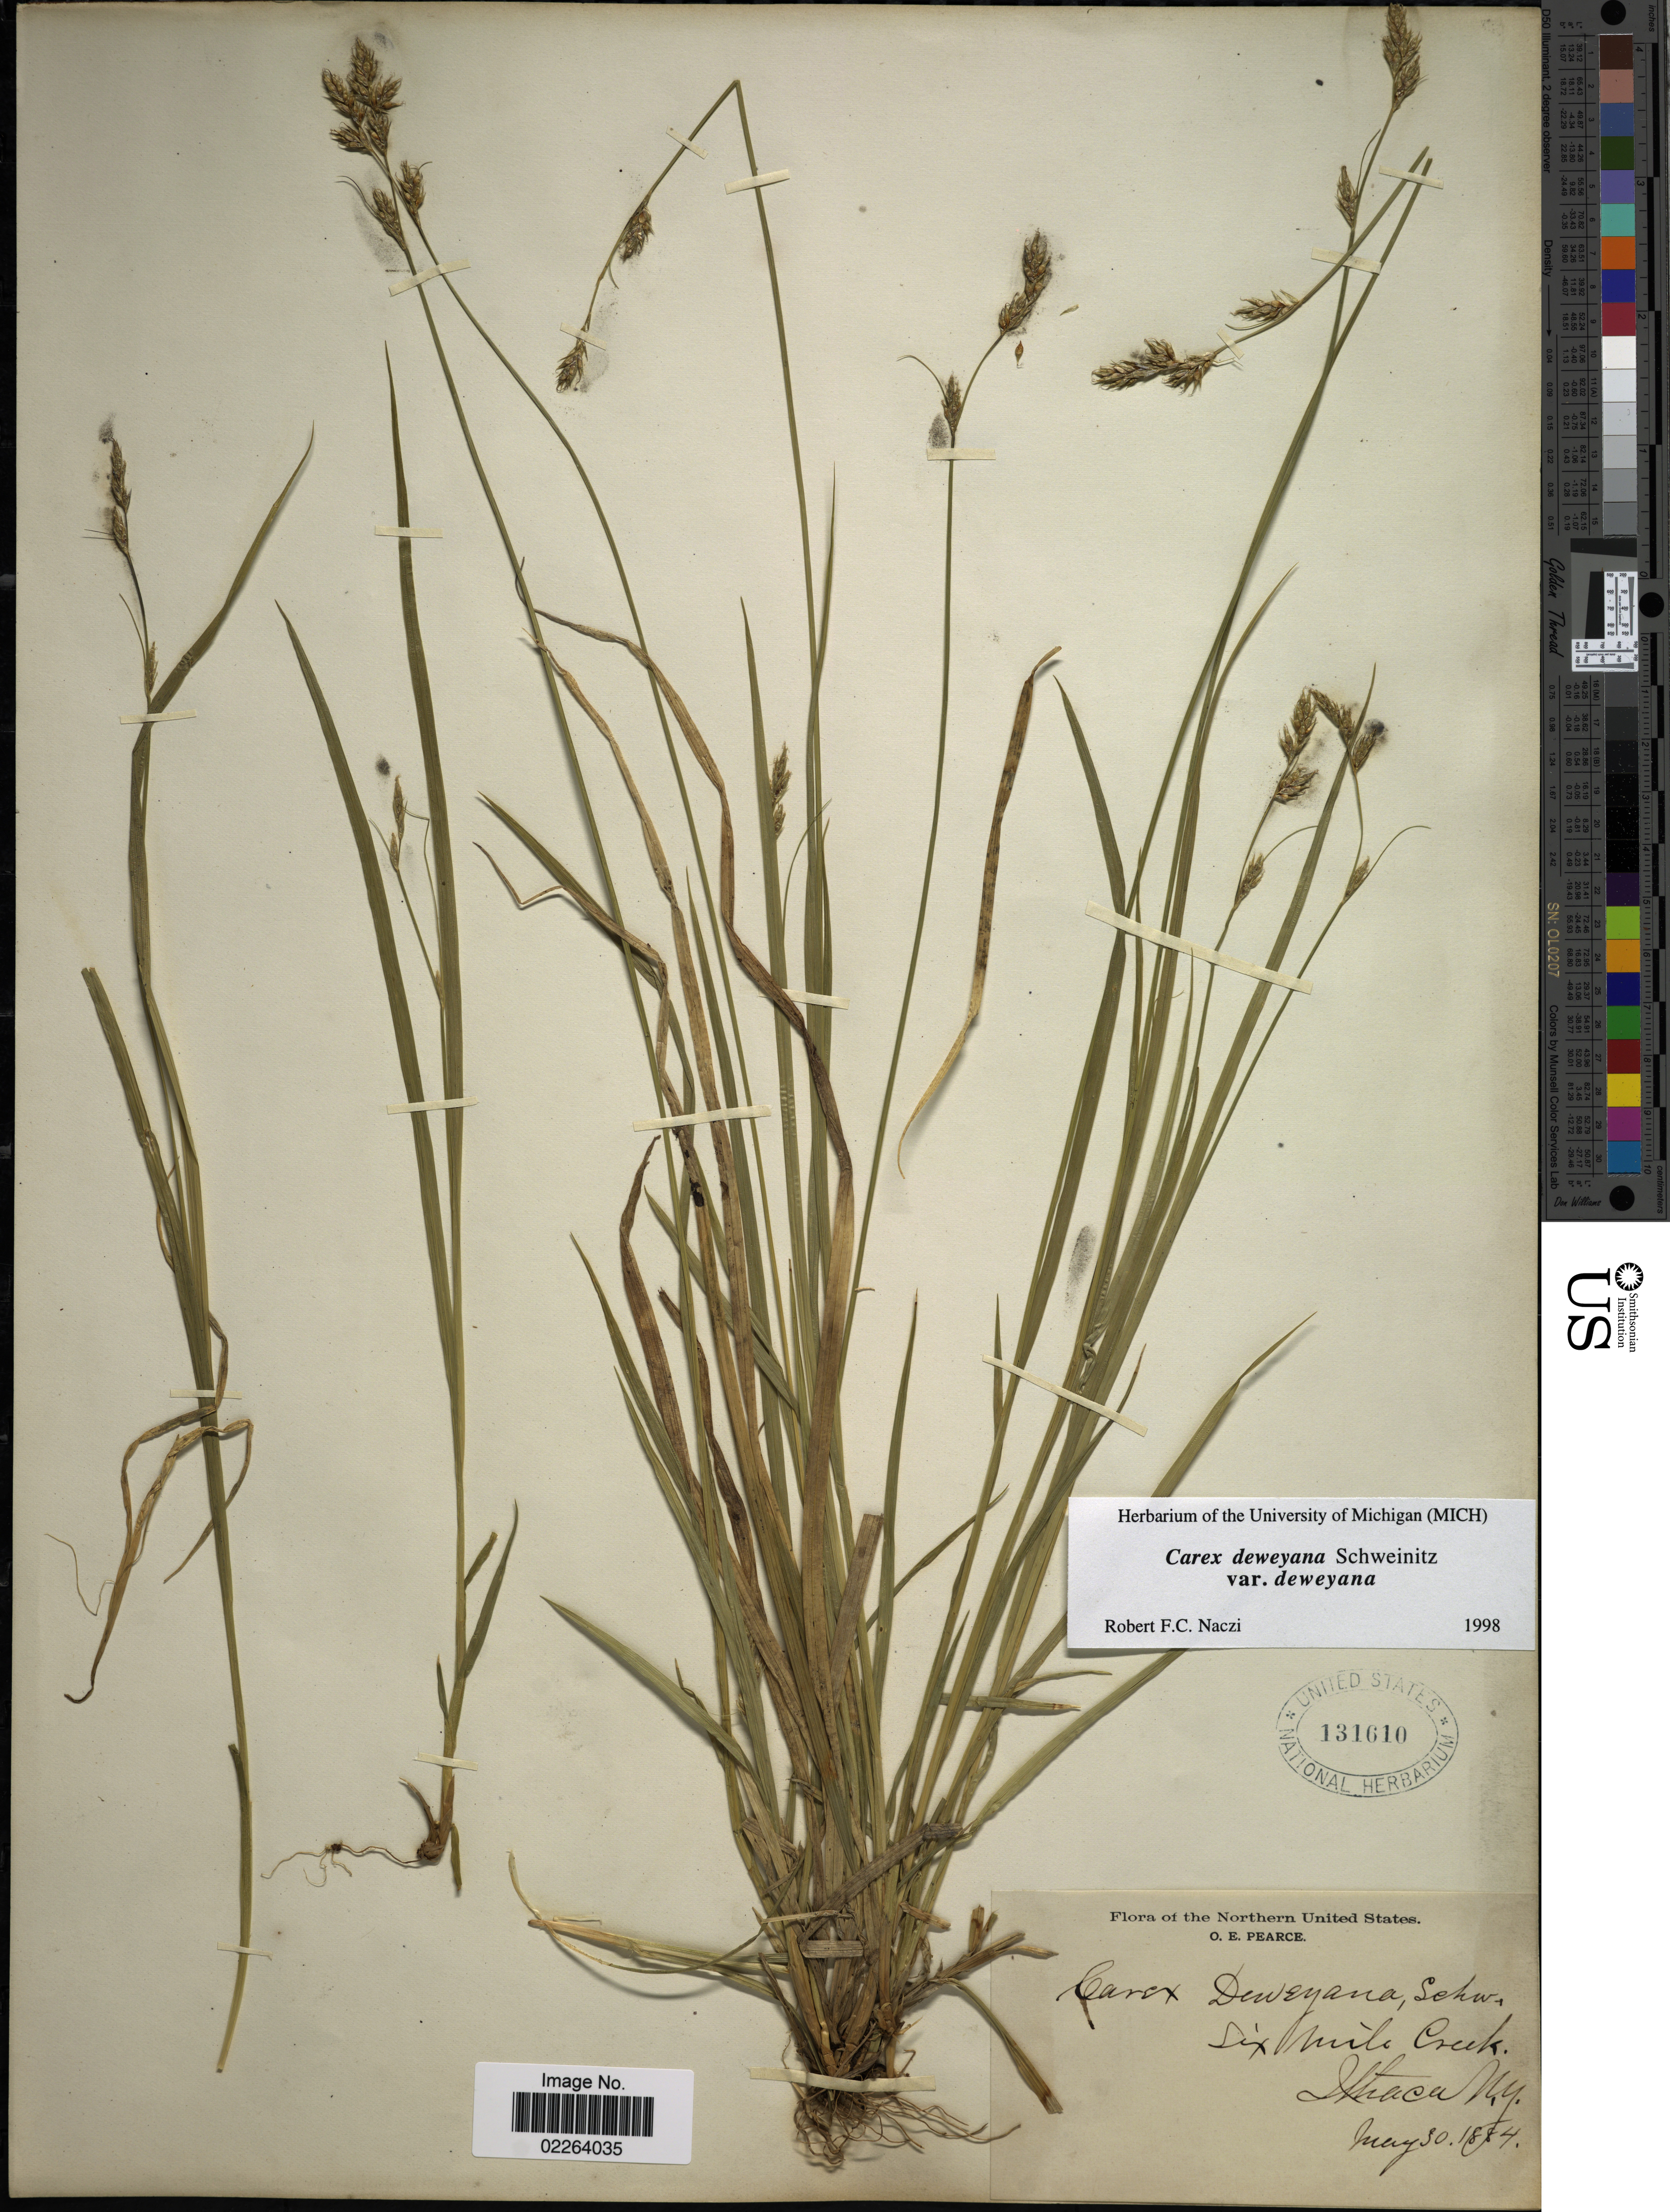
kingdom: Plantae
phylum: Tracheophyta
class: Liliopsida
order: Poales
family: Cyperaceae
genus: Carex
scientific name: Carex deweyana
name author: Schwein.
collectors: O. E. Pearce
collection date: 1884-05-30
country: United States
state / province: New York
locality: Northern United States, Six Mile Creek, Ithaca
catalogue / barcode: US 131610